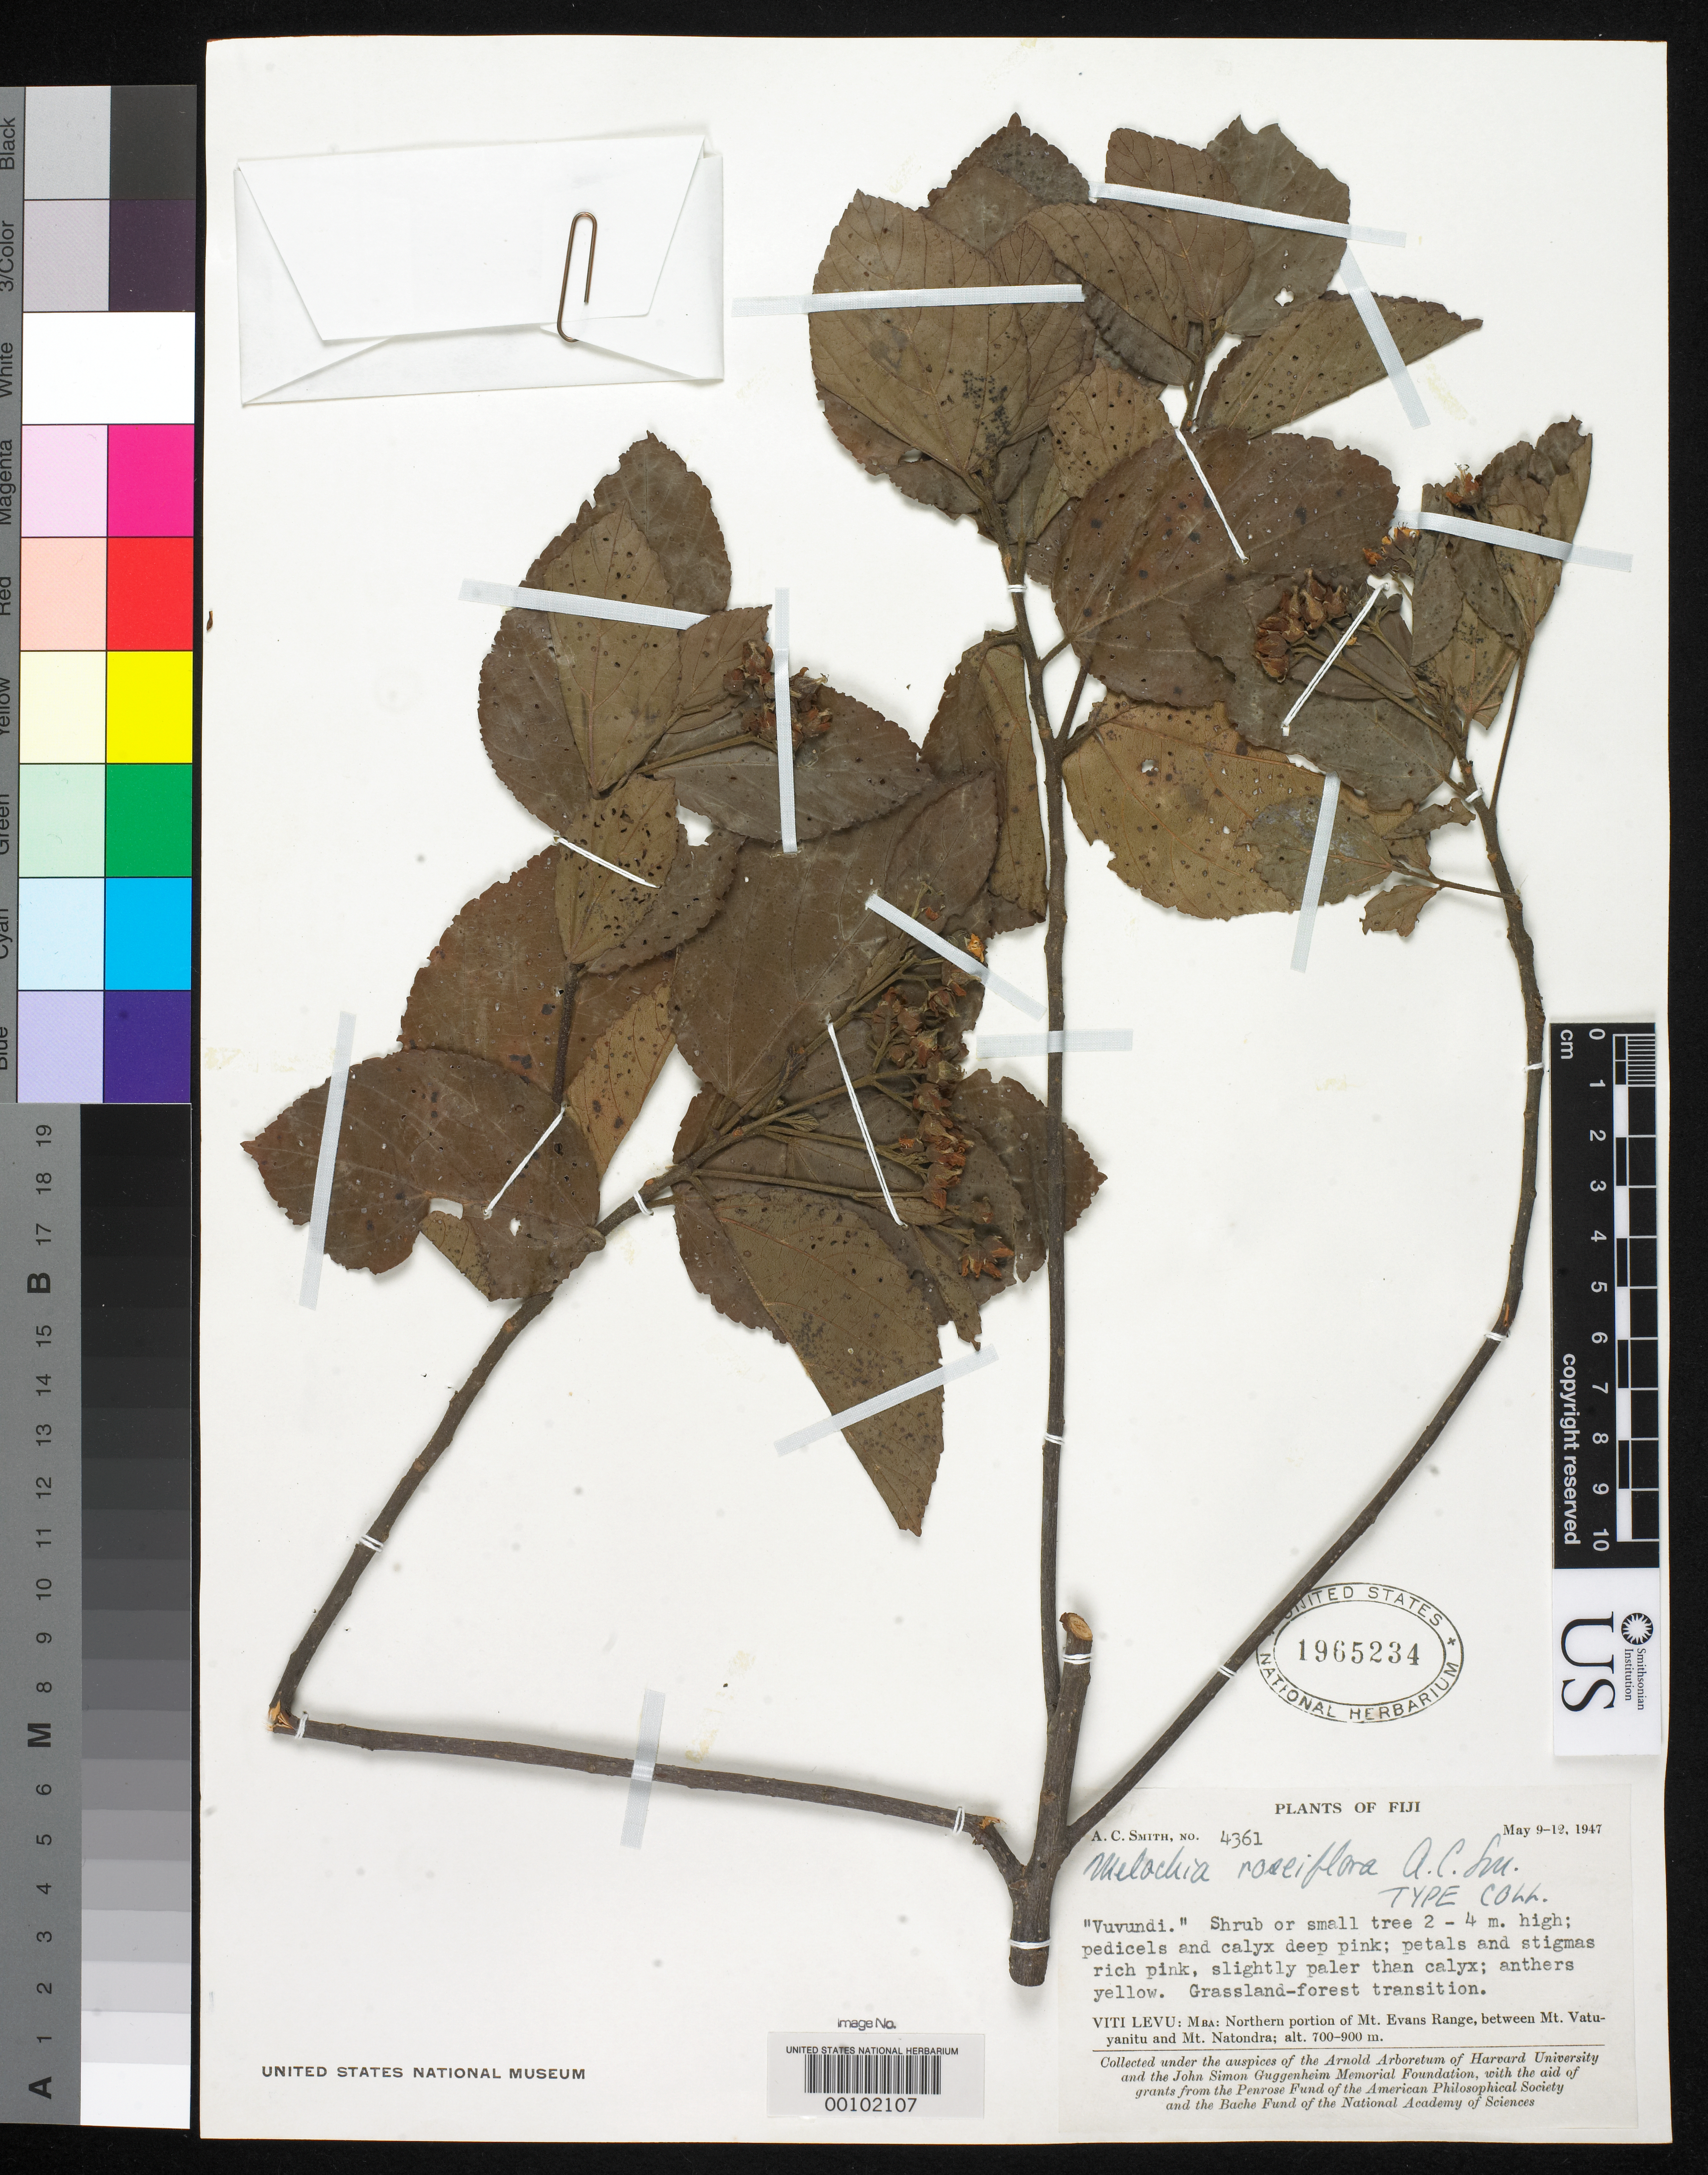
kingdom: Plantae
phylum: Tracheophyta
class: Magnoliopsida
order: Malvales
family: Malvaceae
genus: Melochia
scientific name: Melochia roseiflora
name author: A.C. Sm.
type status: Isotype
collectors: A. C. Smith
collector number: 4361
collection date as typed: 12 May 1947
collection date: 1947-05-12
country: Fiji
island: Viti Levu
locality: Mba, N portion of Mt. Evans Range, between Mt. Vatuyanitu & Mt. Natondra. [Viti Levu Group]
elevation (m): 700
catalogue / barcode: US 1965234